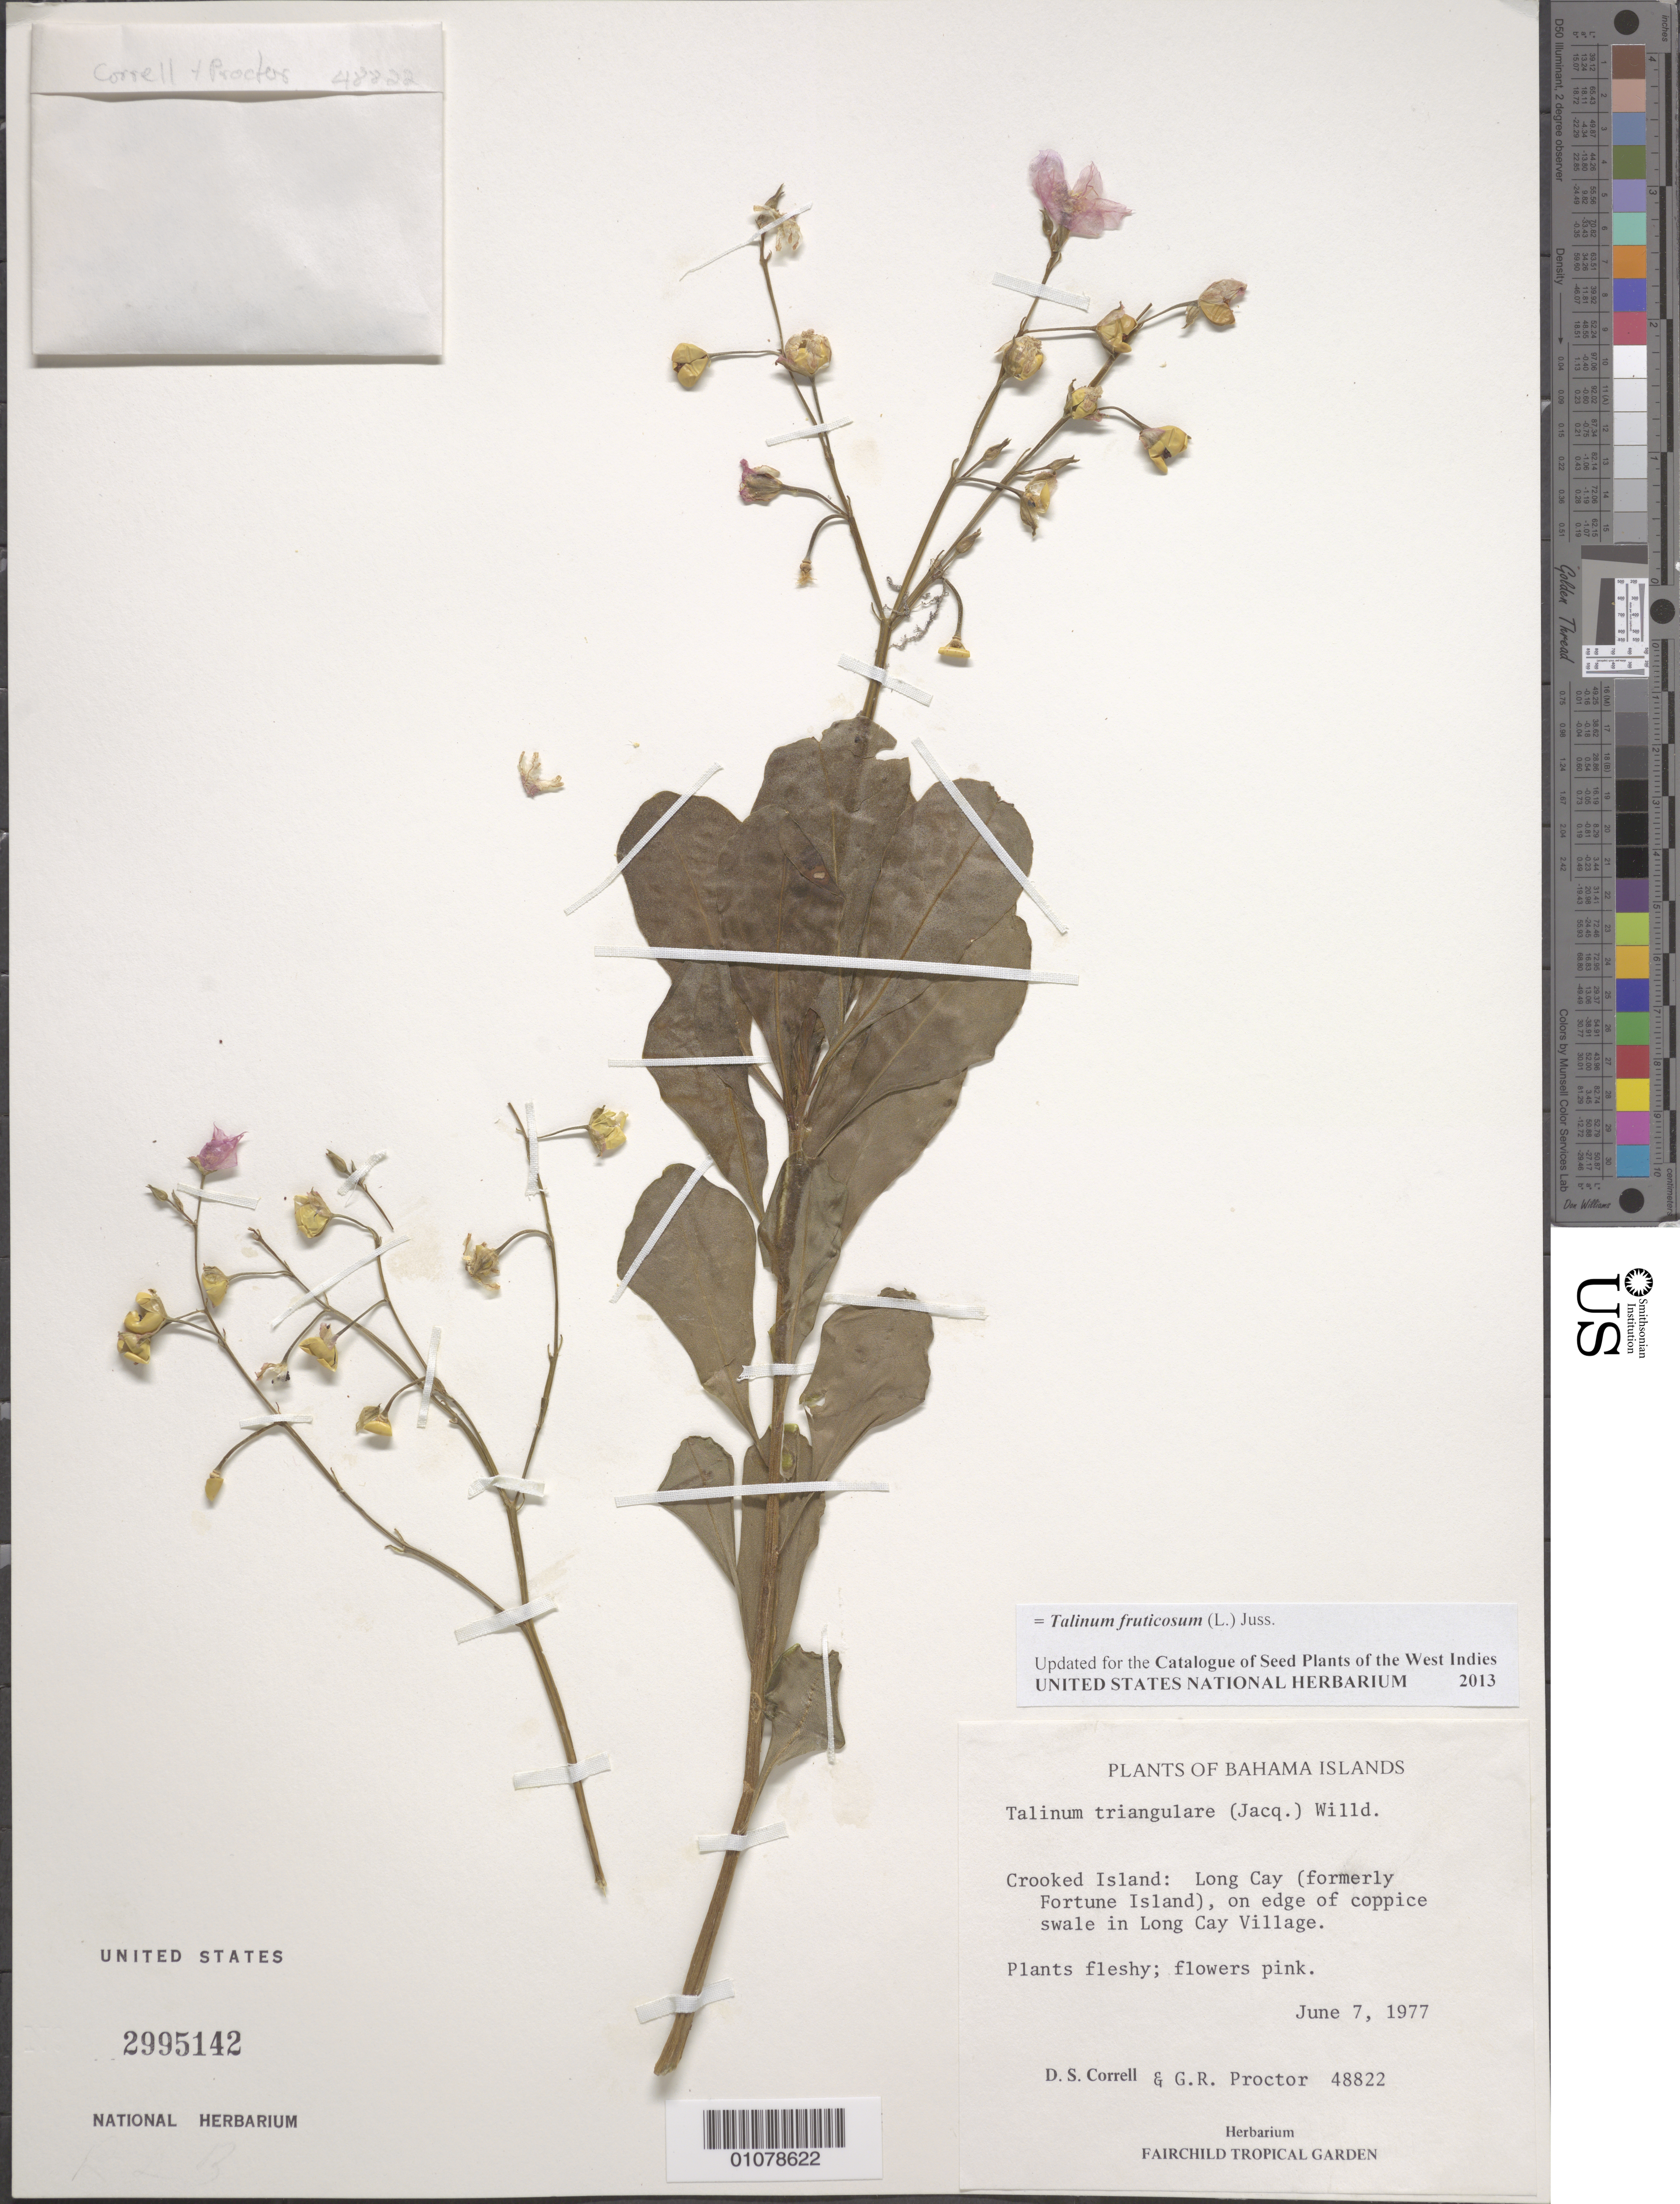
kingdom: Plantae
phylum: Tracheophyta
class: Magnoliopsida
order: Caryophyllales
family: Talinaceae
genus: Talinum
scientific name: Talinum fruticosum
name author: (L.) Juss.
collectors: D. S. Correll & G. R. Proctor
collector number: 48822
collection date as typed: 07 Jun 1977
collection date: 1977-06-07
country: Bahamas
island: Crooked I.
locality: Crooked Island: Long Cay (formerly Fortune Island), on edge of coppice swale in Long Cay Village.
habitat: On edge of coppice swale.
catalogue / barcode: US 2995142